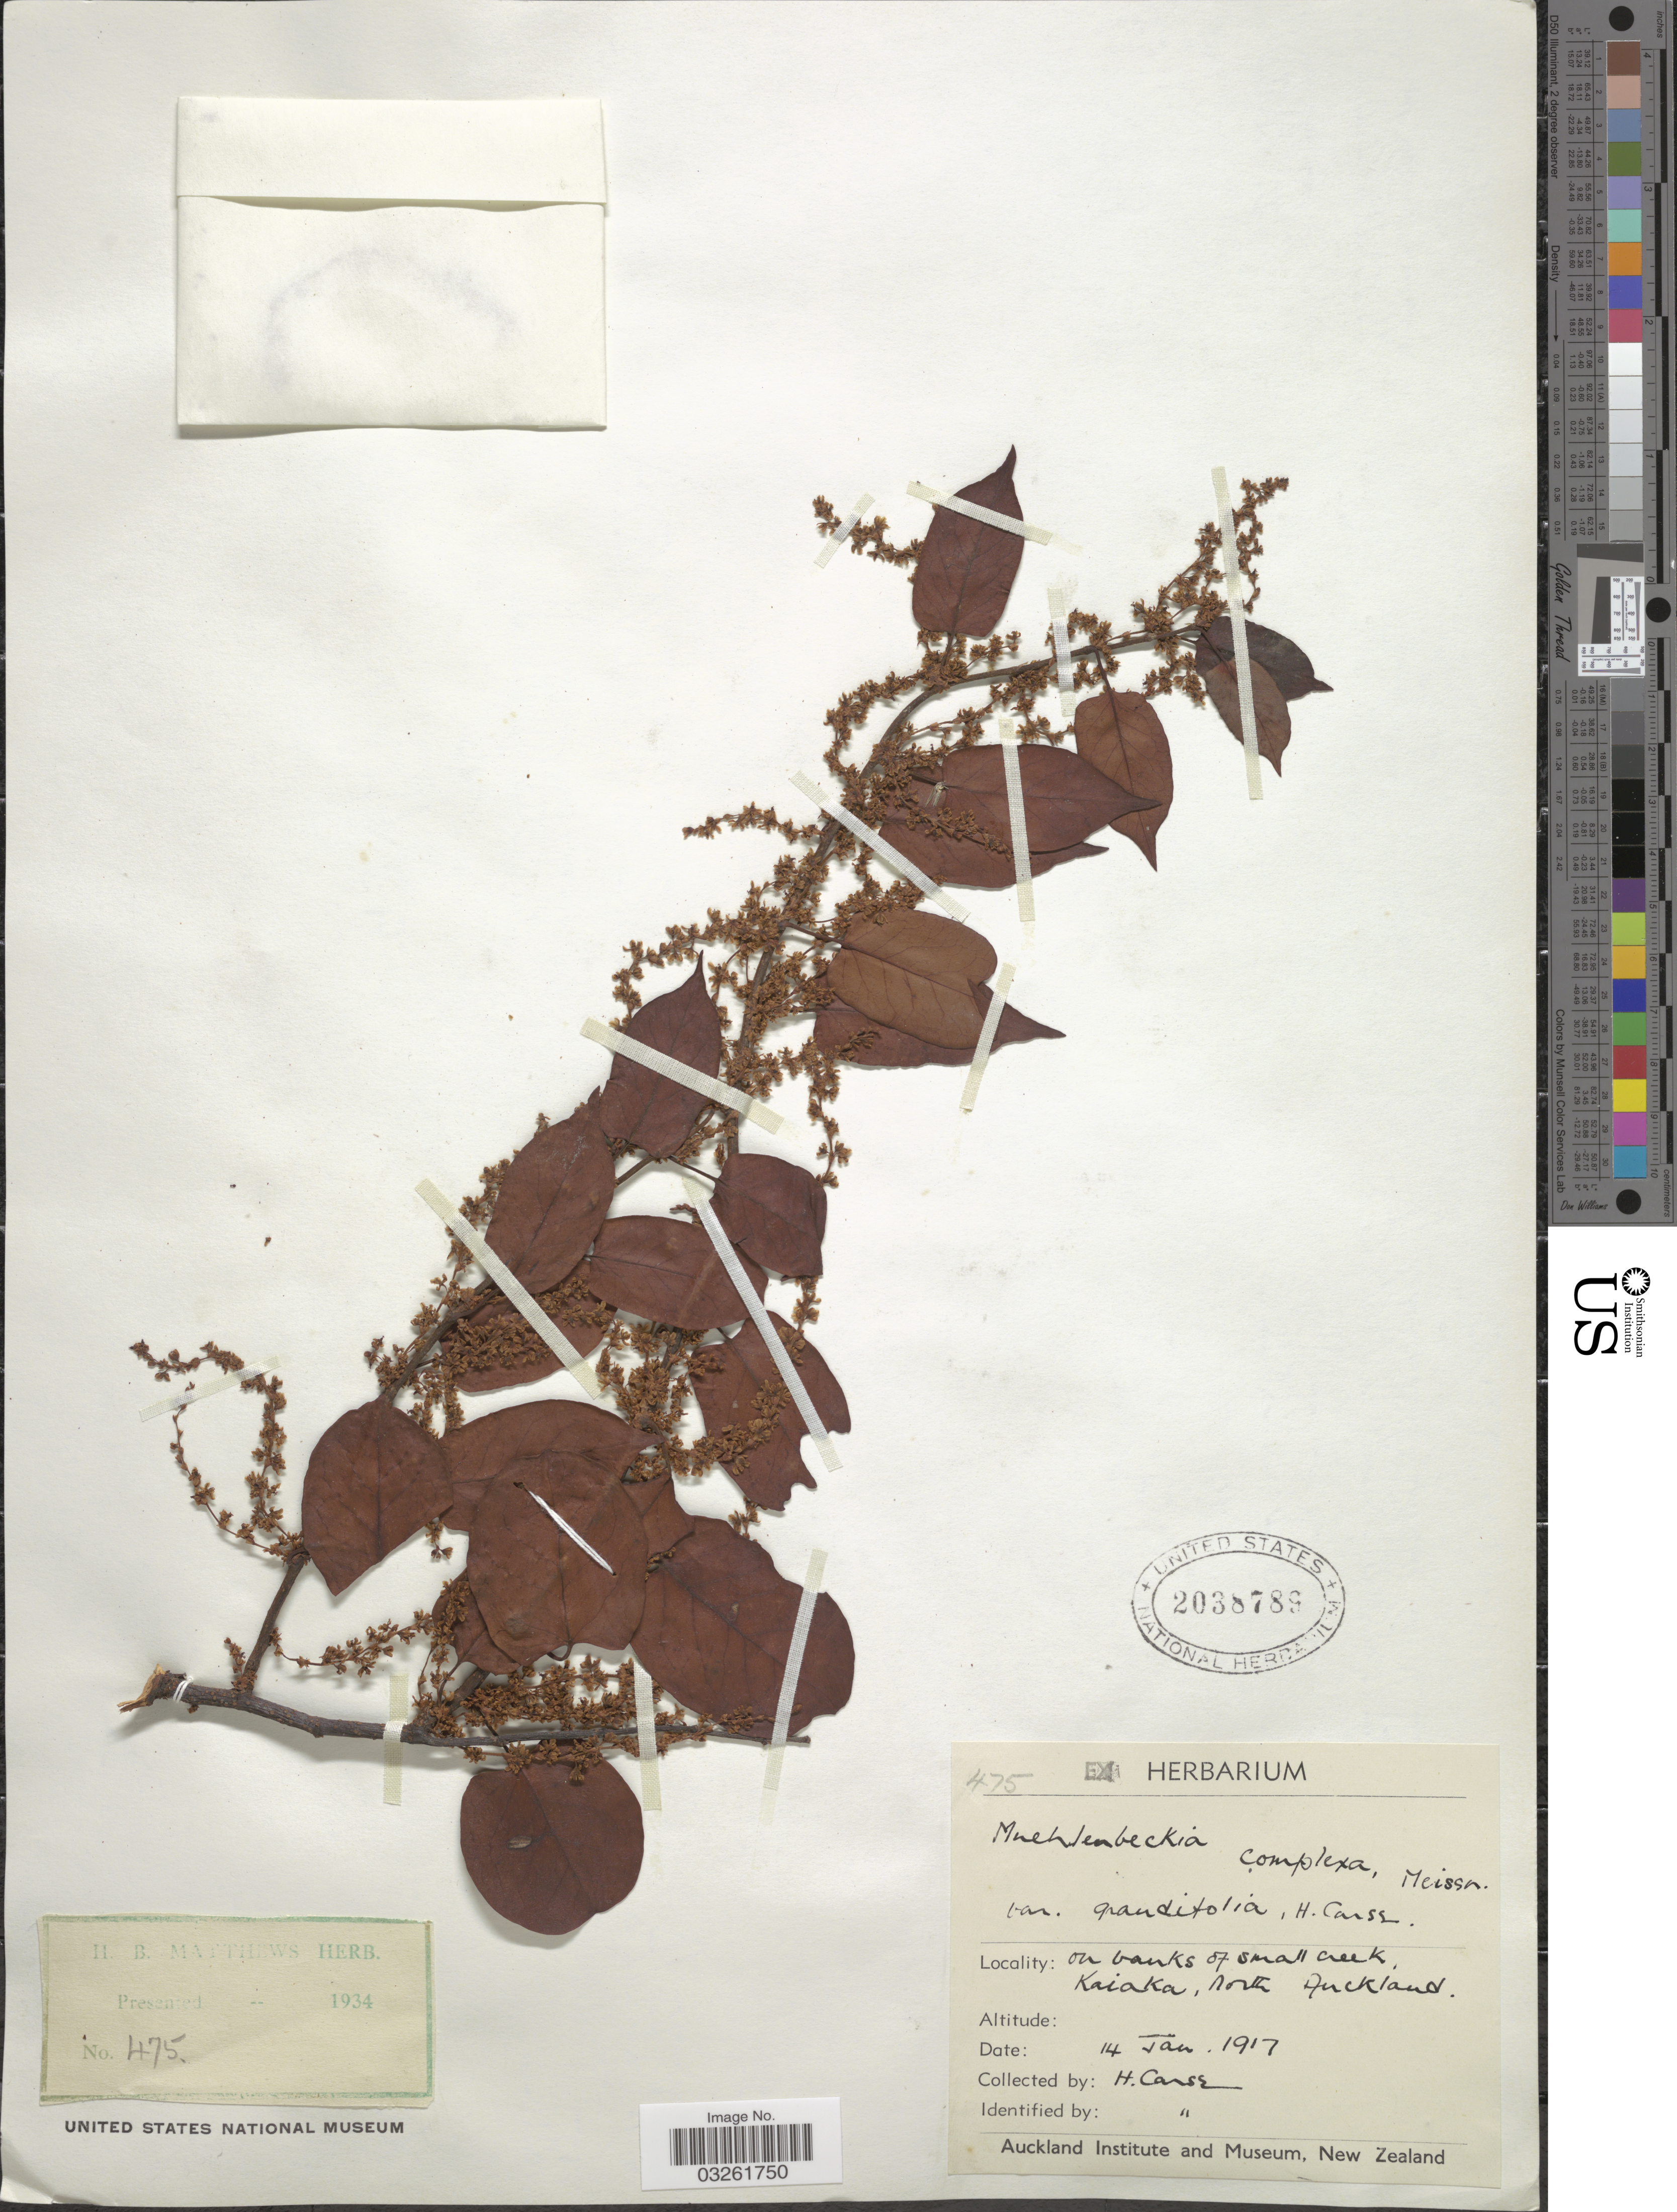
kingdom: Plantae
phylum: Tracheophyta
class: Magnoliopsida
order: Caryophyllales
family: Polygonaceae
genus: Muehlenbeckia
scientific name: Muehlenbeckia complexa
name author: Meisn.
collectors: H. Carse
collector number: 475?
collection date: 1917-01-04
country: New Zealand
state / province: Auckland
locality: On banks of small creek, Kaiaka, North Auckland.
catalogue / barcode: US 2038789